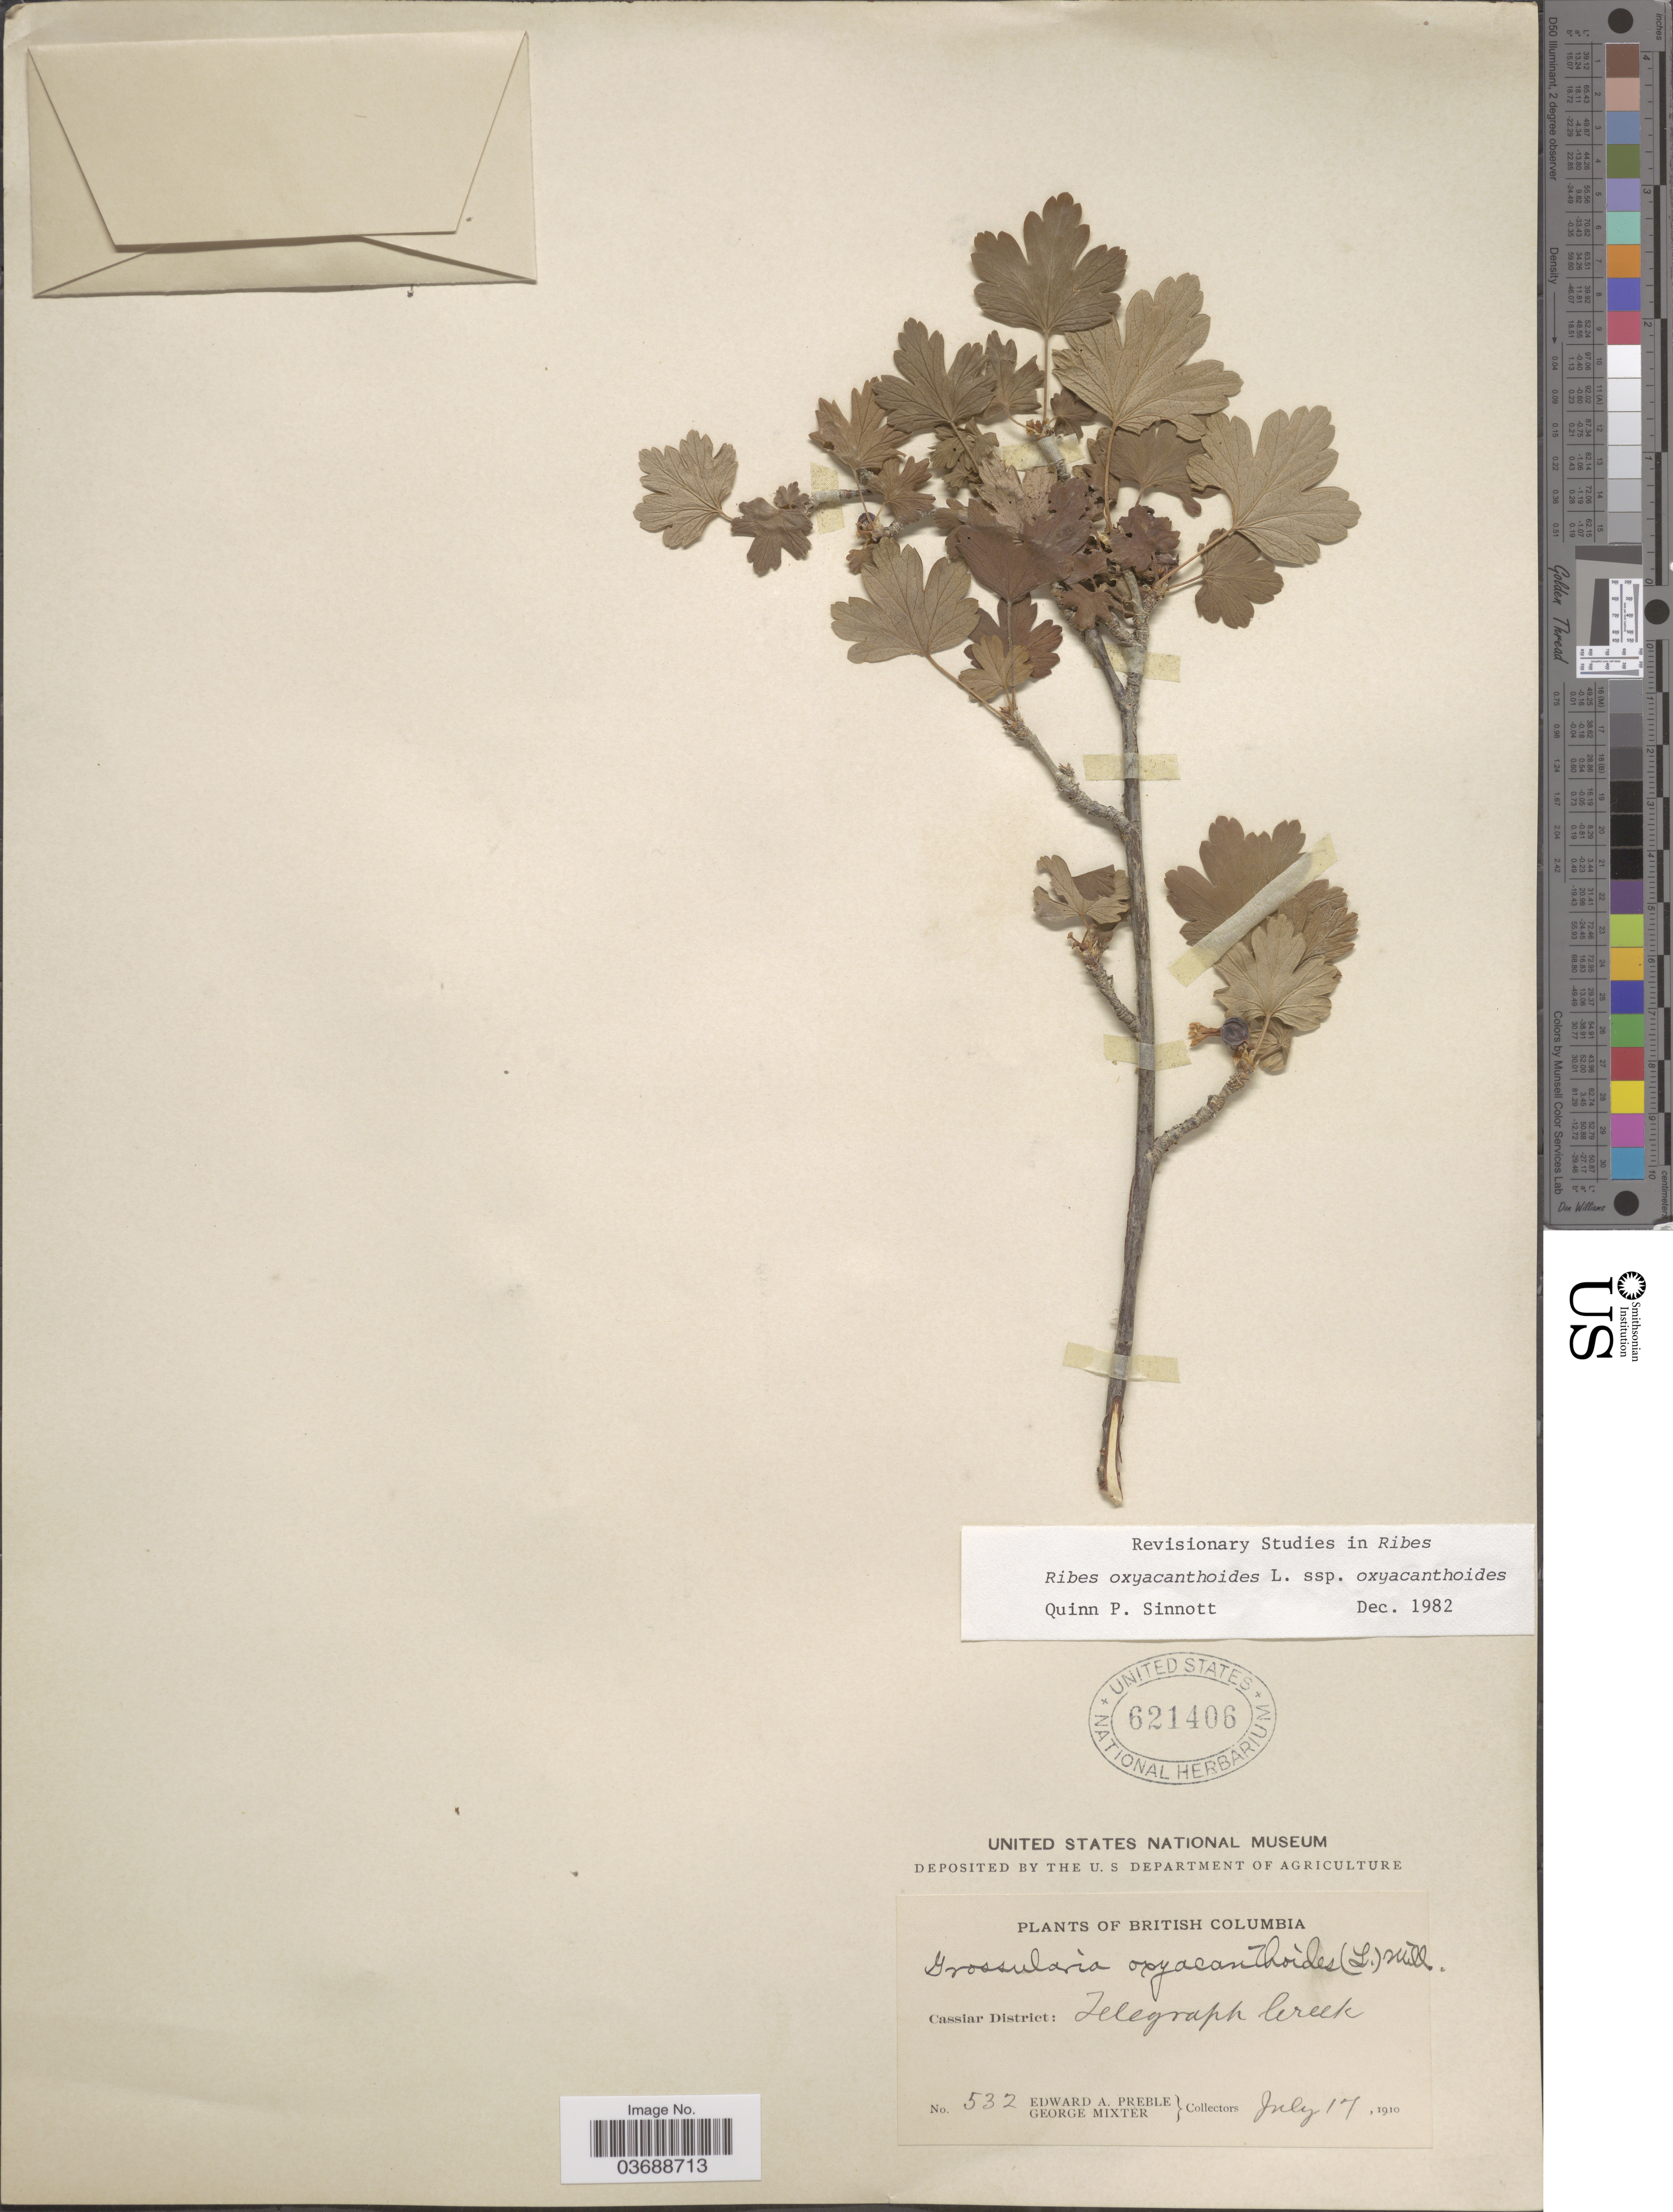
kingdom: Plantae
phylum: Tracheophyta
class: Magnoliopsida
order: Saxifragales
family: Grossulariaceae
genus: Ribes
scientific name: Ribes oxyacanthoides subsp. oxyacanthoides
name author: L.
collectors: E. Preble & G. Mixter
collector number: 532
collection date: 1910-07-17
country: Canada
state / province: British Columbia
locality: Cassiar District: Telegraph Creek.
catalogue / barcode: US 621406